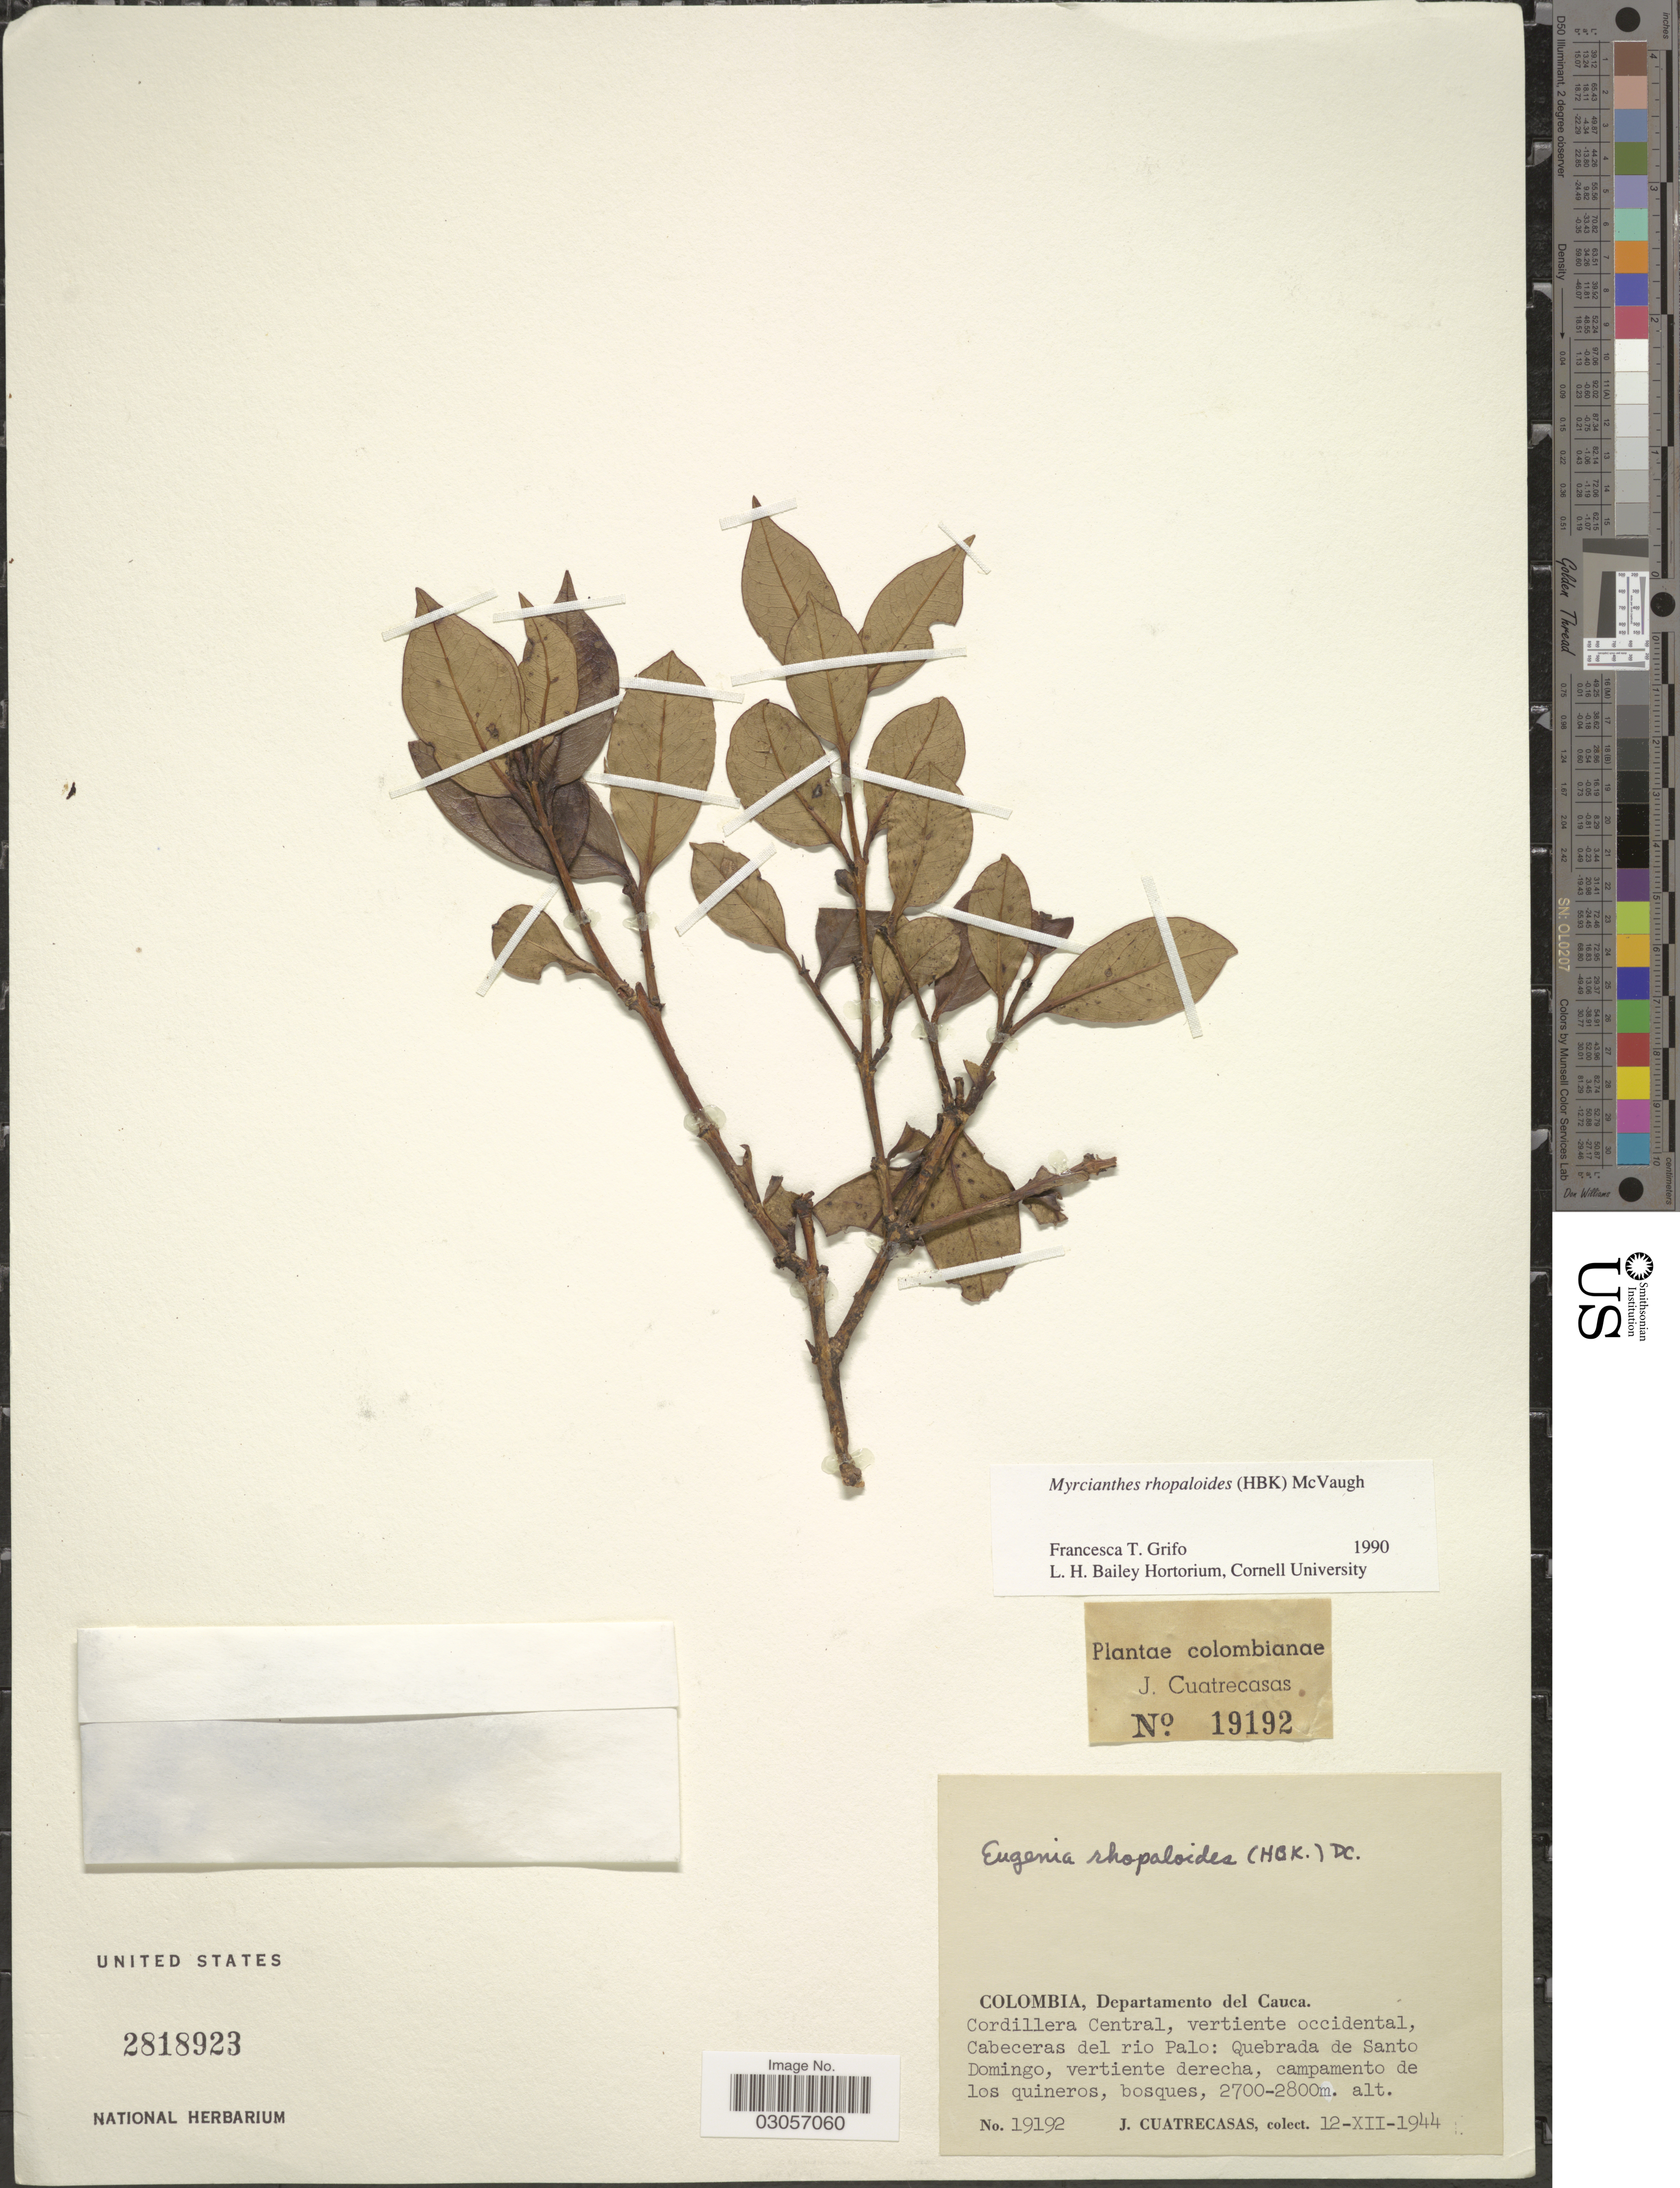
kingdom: Plantae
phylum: Tracheophyta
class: Magnoliopsida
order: Myrtales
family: Myrtaceae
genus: Myrcianthes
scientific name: Myrcianthes rhopaloides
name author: (Kunth) McVaugh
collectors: J. Cuatrecasas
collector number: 19192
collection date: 1944-12-12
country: Colombia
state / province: Cauca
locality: Departamento del Cauca, Cordillera Central, vertiente occidental, Cabeceras del rio Palo: Quebrada de Santo Domingo, vertiente derecha, campamento de los quineros.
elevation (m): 2700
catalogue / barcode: US 2818923